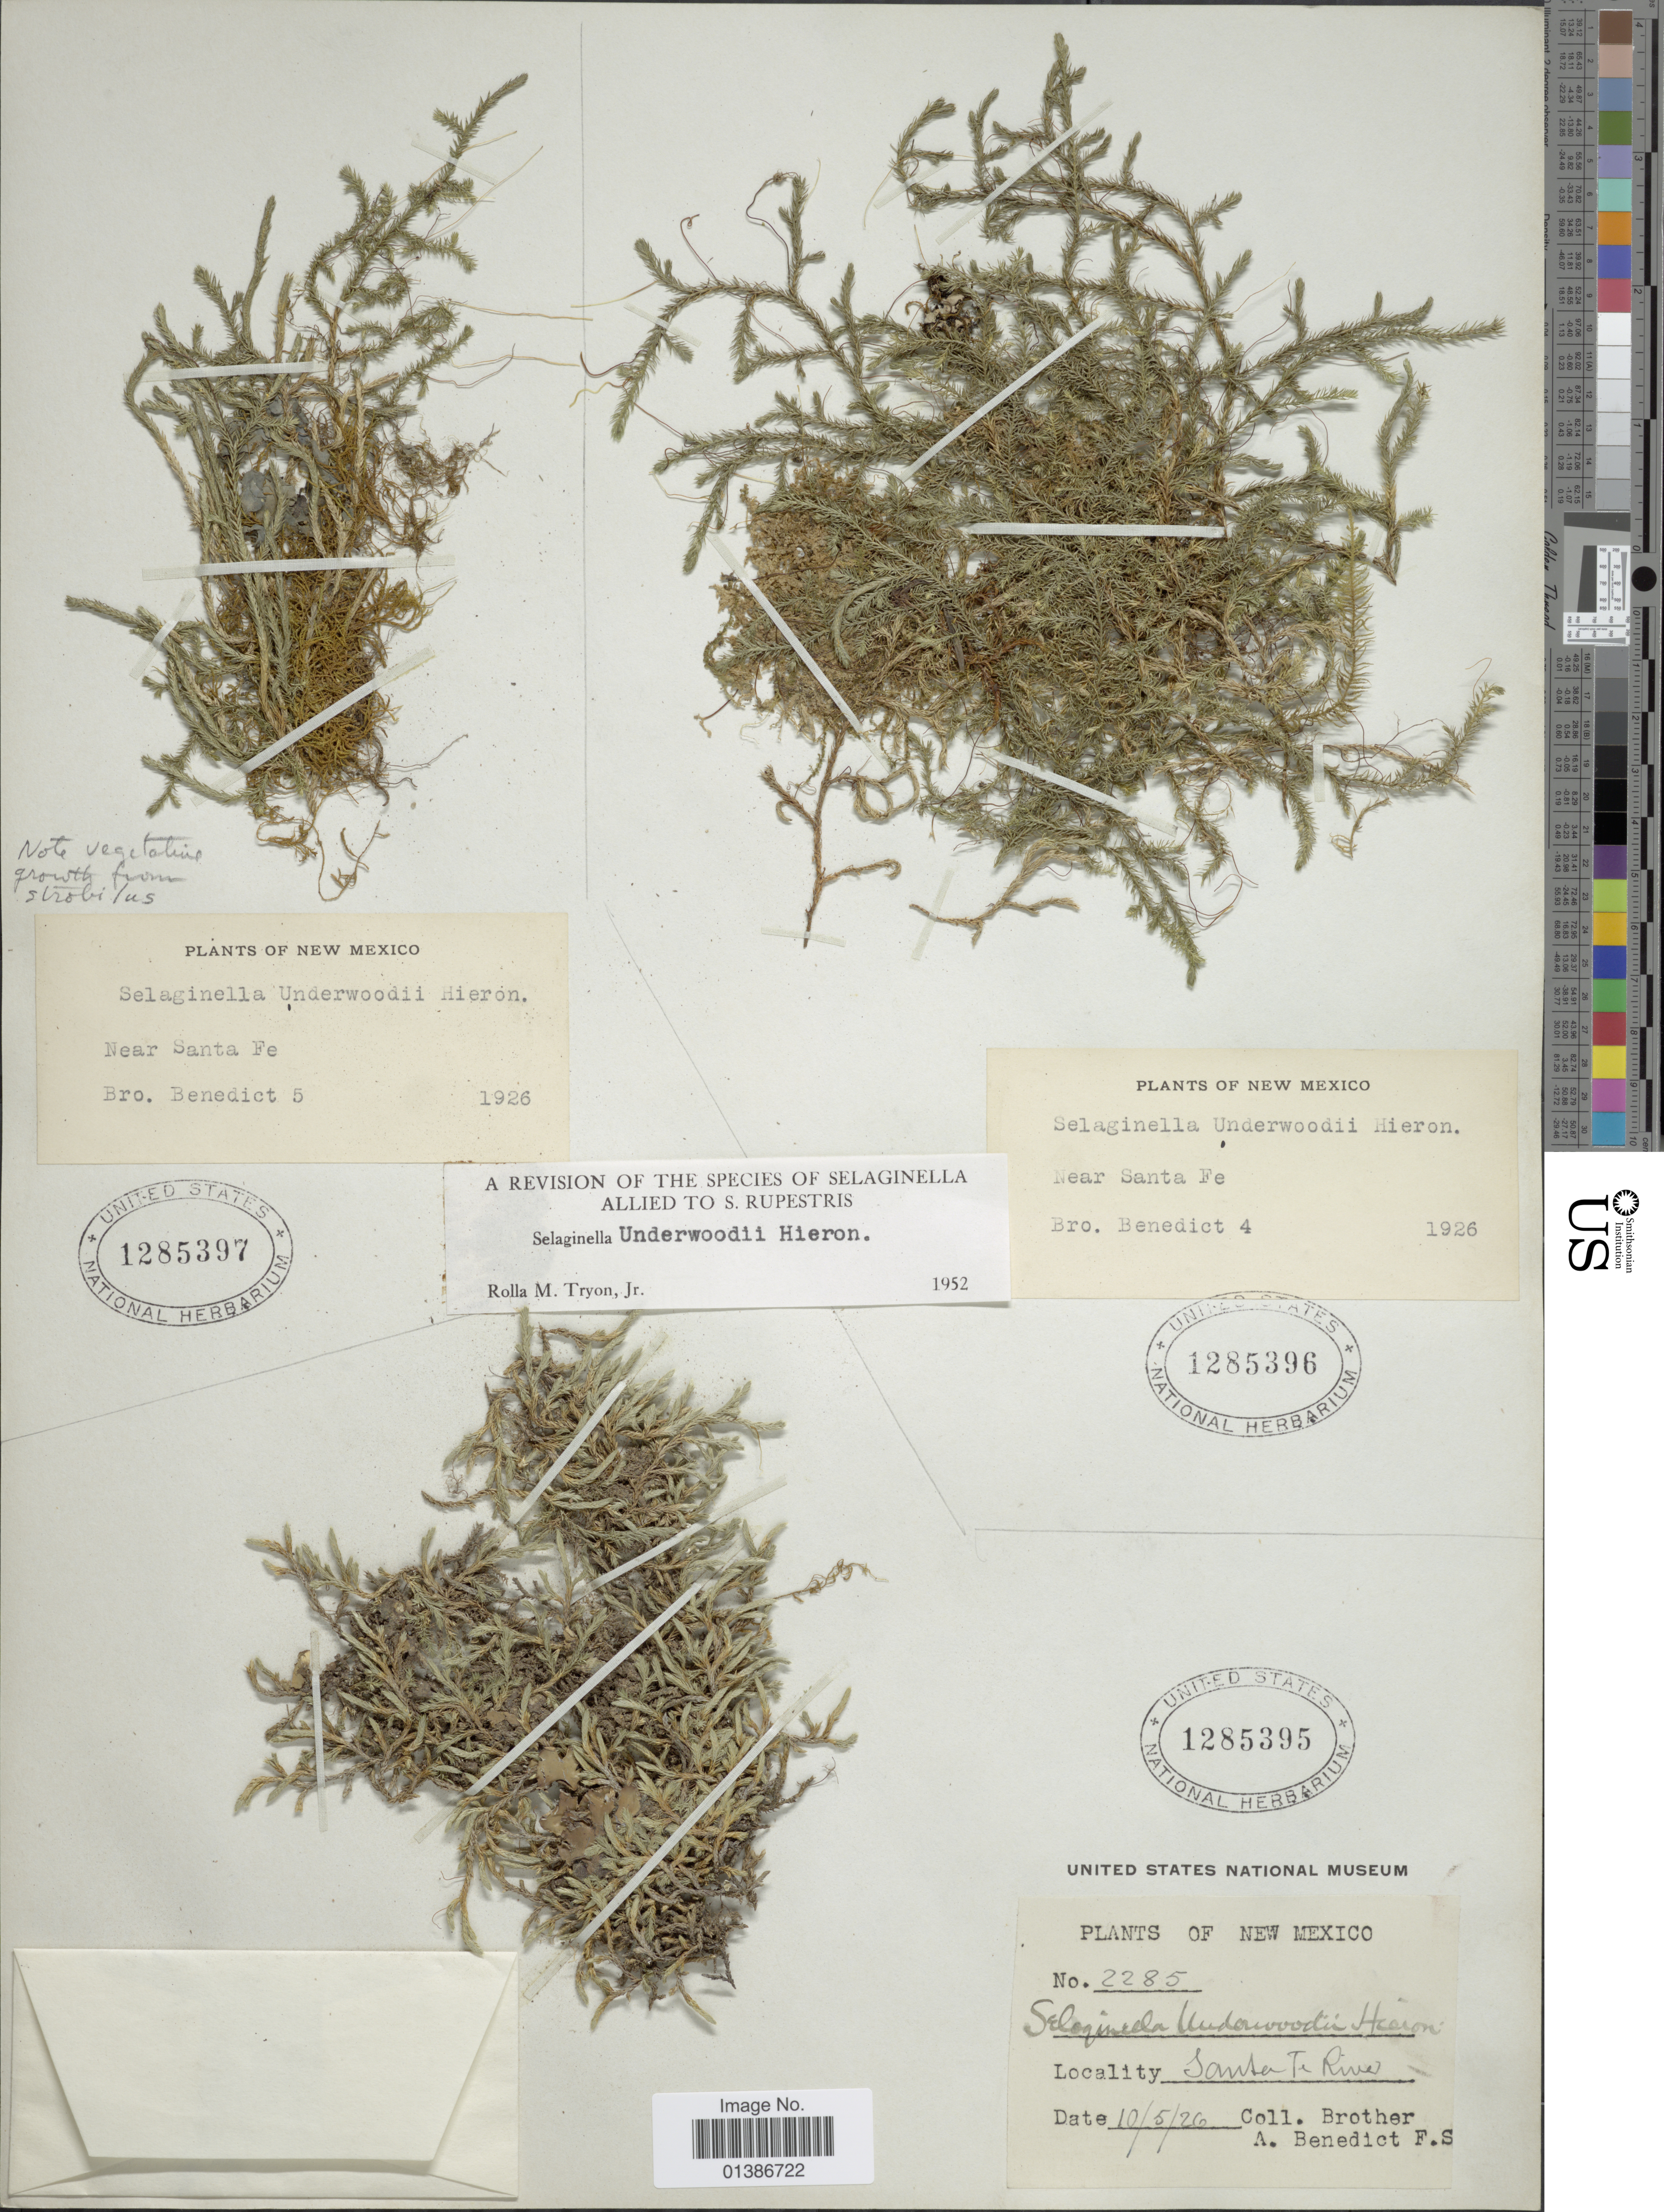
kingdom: Plantae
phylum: Tracheophyta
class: Lycopodiopsida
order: Selaginellales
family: Selaginellaceae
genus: Selaginella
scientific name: Selaginella underwoodii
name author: Hieron.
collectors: Bro. Benedict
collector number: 4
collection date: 1926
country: United States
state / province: New Mexico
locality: Near Santa Fe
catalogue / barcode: US 1285396-2